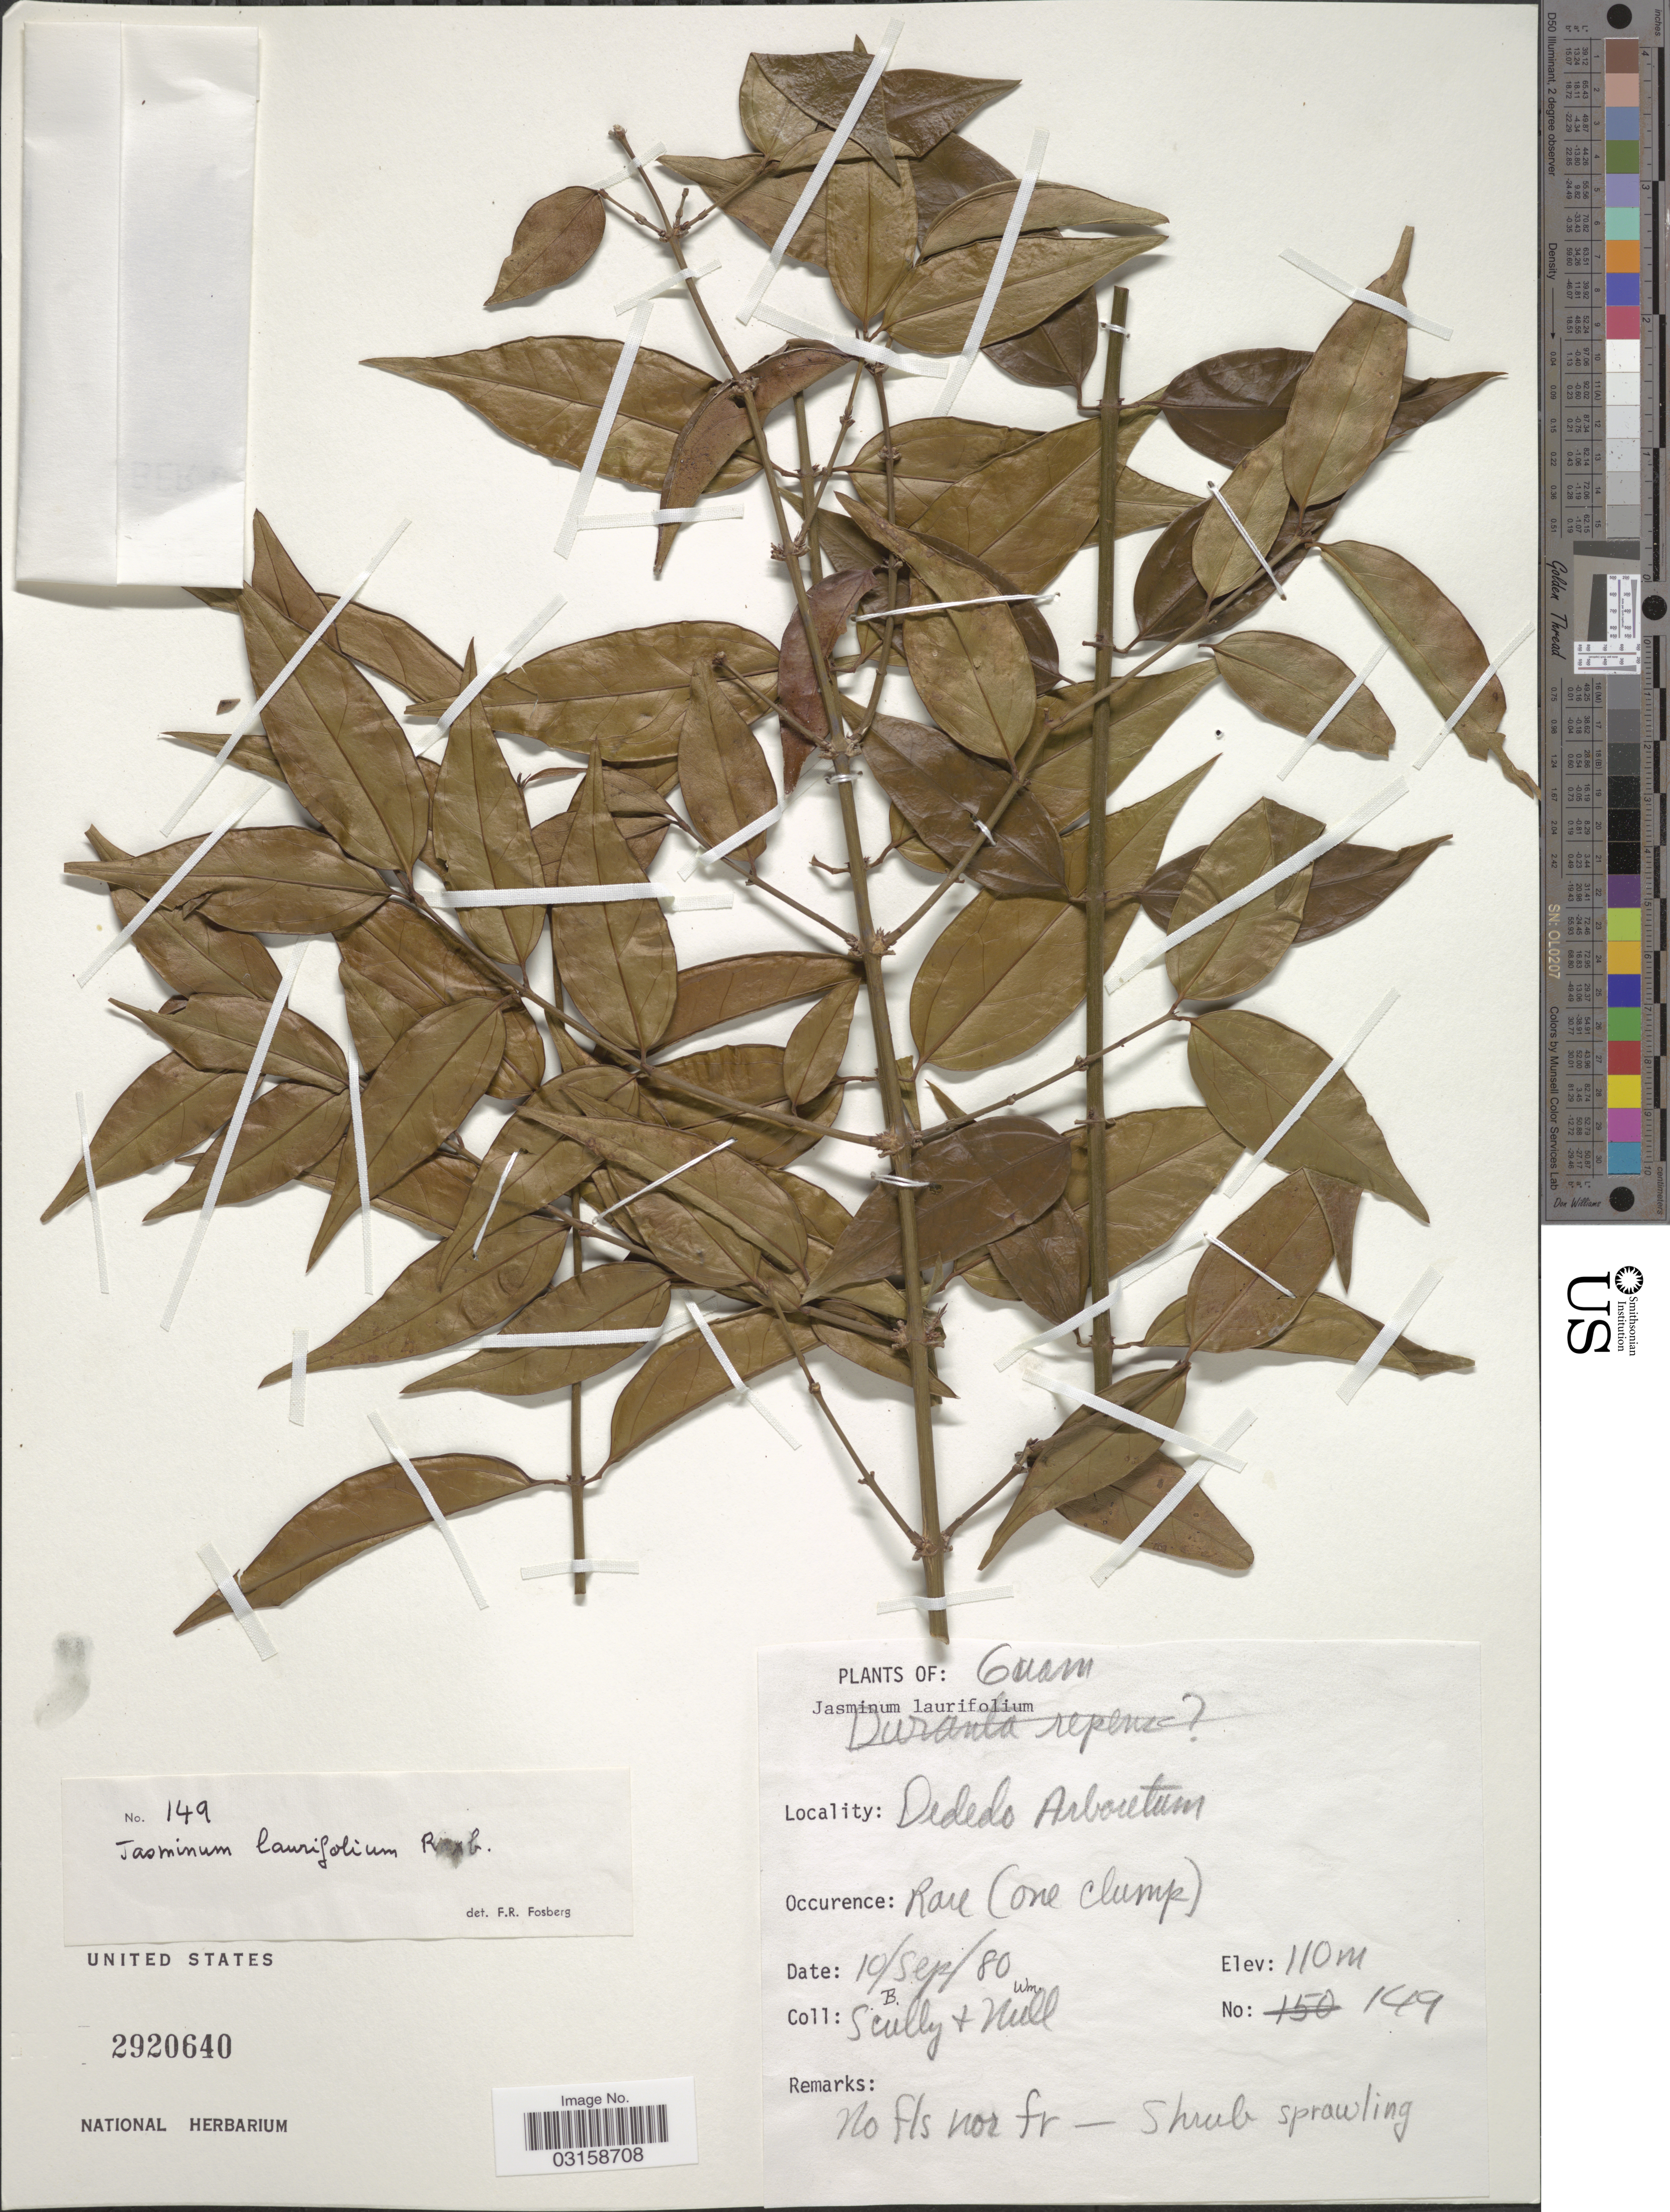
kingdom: Plantae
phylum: Tracheophyta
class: Magnoliopsida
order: Lamiales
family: Oleaceae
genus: Jasminum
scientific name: Jasminum laurifolium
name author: Roxb.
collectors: B. Scully & W. Null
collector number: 149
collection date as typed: Transcribed d/m/y: 10/9/80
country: Guam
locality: Dededo Arboretum.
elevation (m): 110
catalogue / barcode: US 2920640